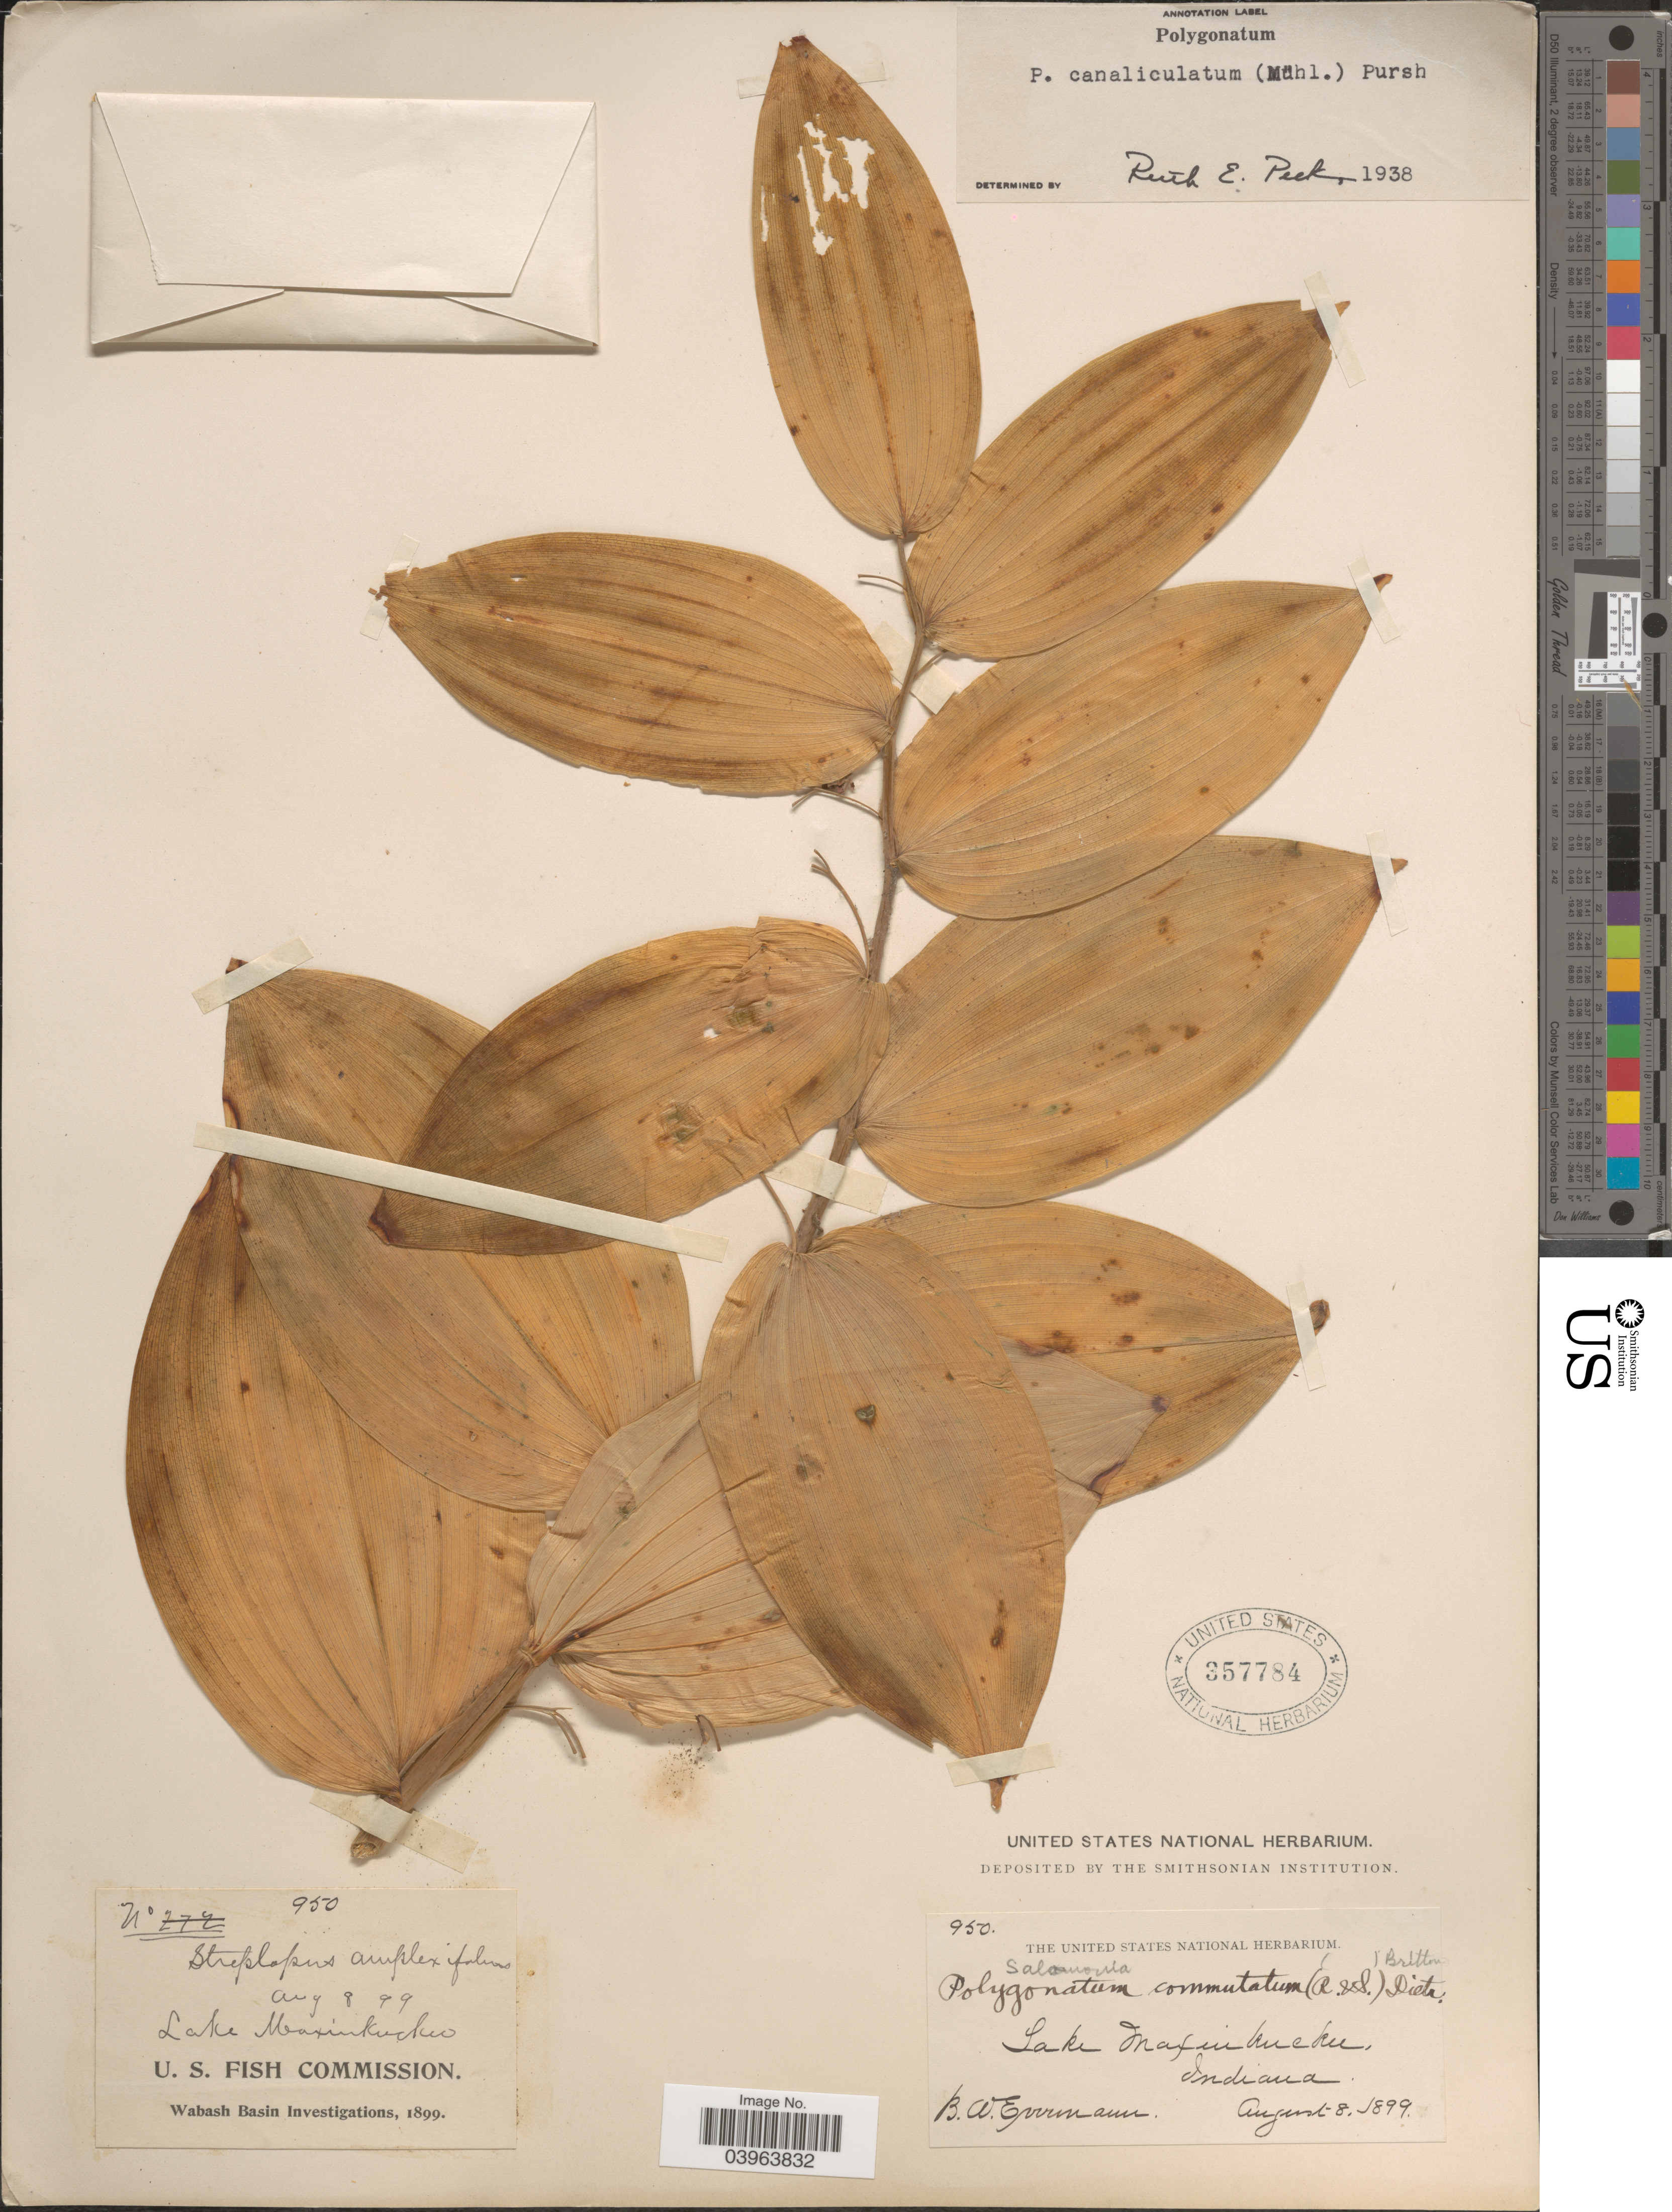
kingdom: Plantae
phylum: Tracheophyta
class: Liliopsida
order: Asparagales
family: Asparagaceae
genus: Polygonatum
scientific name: Polygonatum commutatum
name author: (Schult. f.) A. Dietr.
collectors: B. W. Evermann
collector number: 950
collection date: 1899-08-08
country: United States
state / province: Indiana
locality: Lake Maxinkuckee.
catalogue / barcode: US 357784